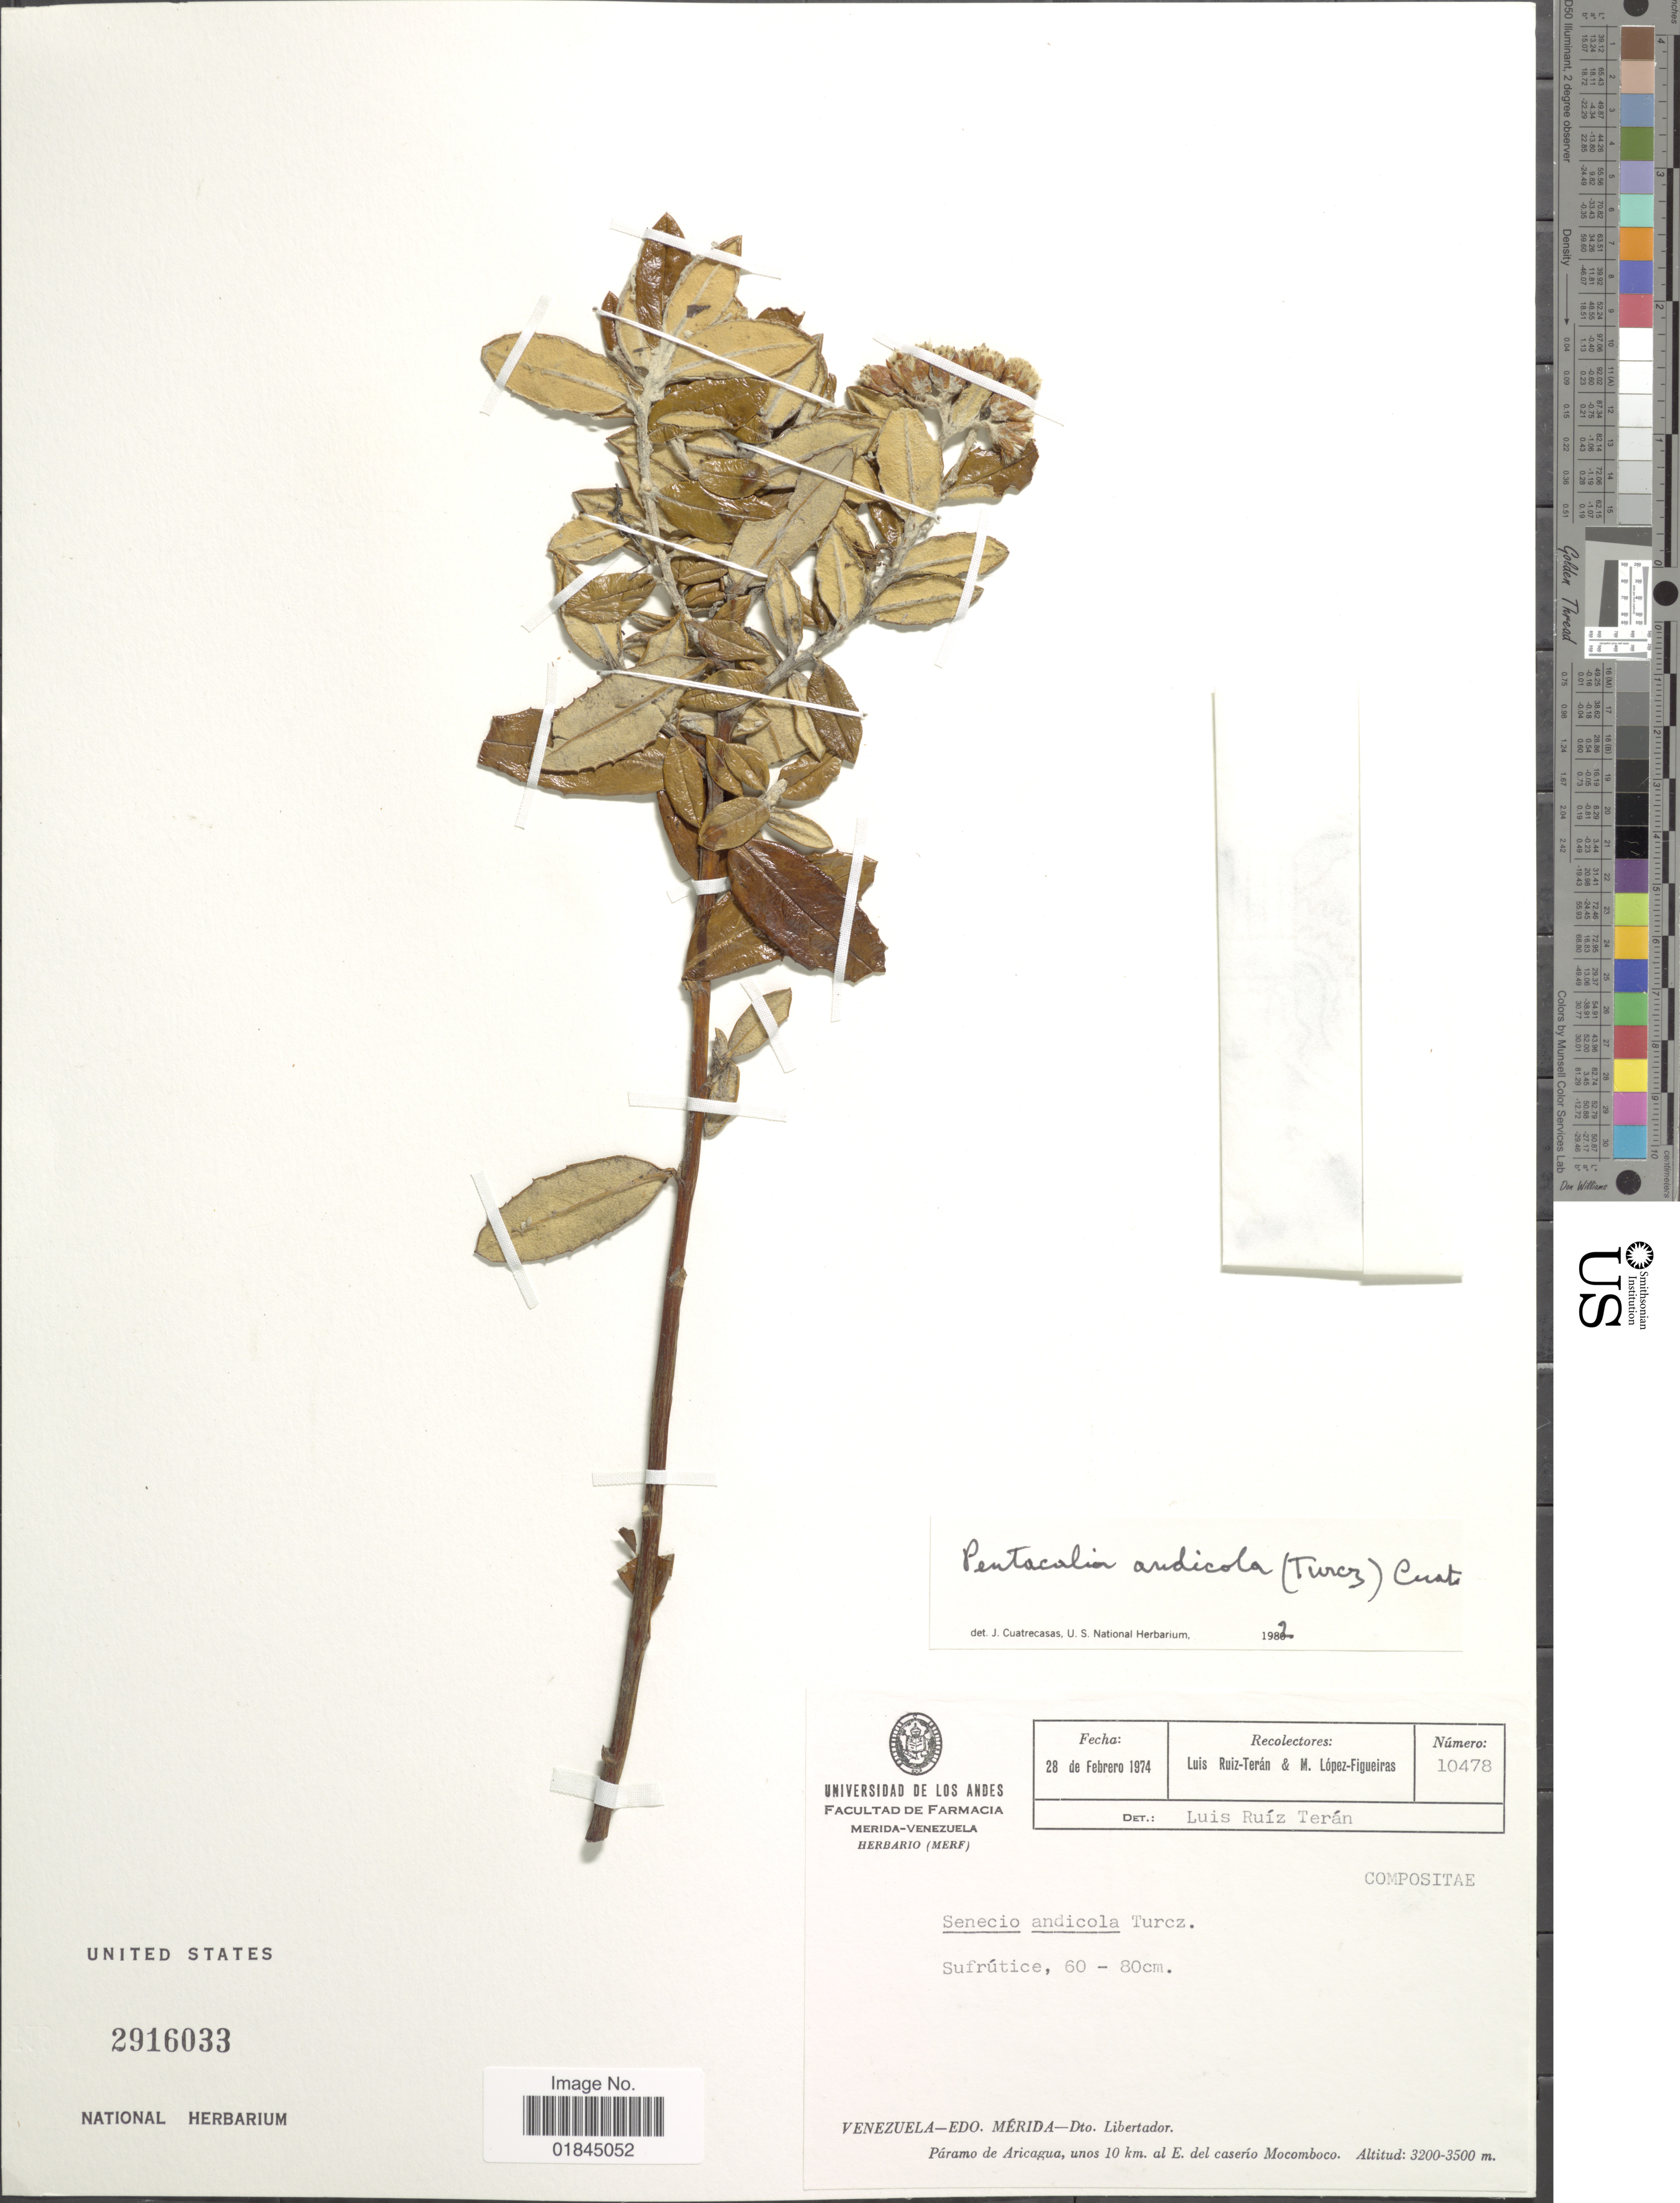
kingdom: Plantae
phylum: Tracheophyta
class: Magnoliopsida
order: Asterales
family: Asteraceae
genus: Pentacalia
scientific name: Pentacalia andicola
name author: (Turcz.) Cuatrec.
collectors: L. Teran & M. Lopéz-F.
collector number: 10478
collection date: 1974-02-28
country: Venezuela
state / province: Mérida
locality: Dto. Libertador. Paramo de Aricagua, unos 10 km. al E. del Caserio Mocomboco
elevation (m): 3200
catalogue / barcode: US 2916033